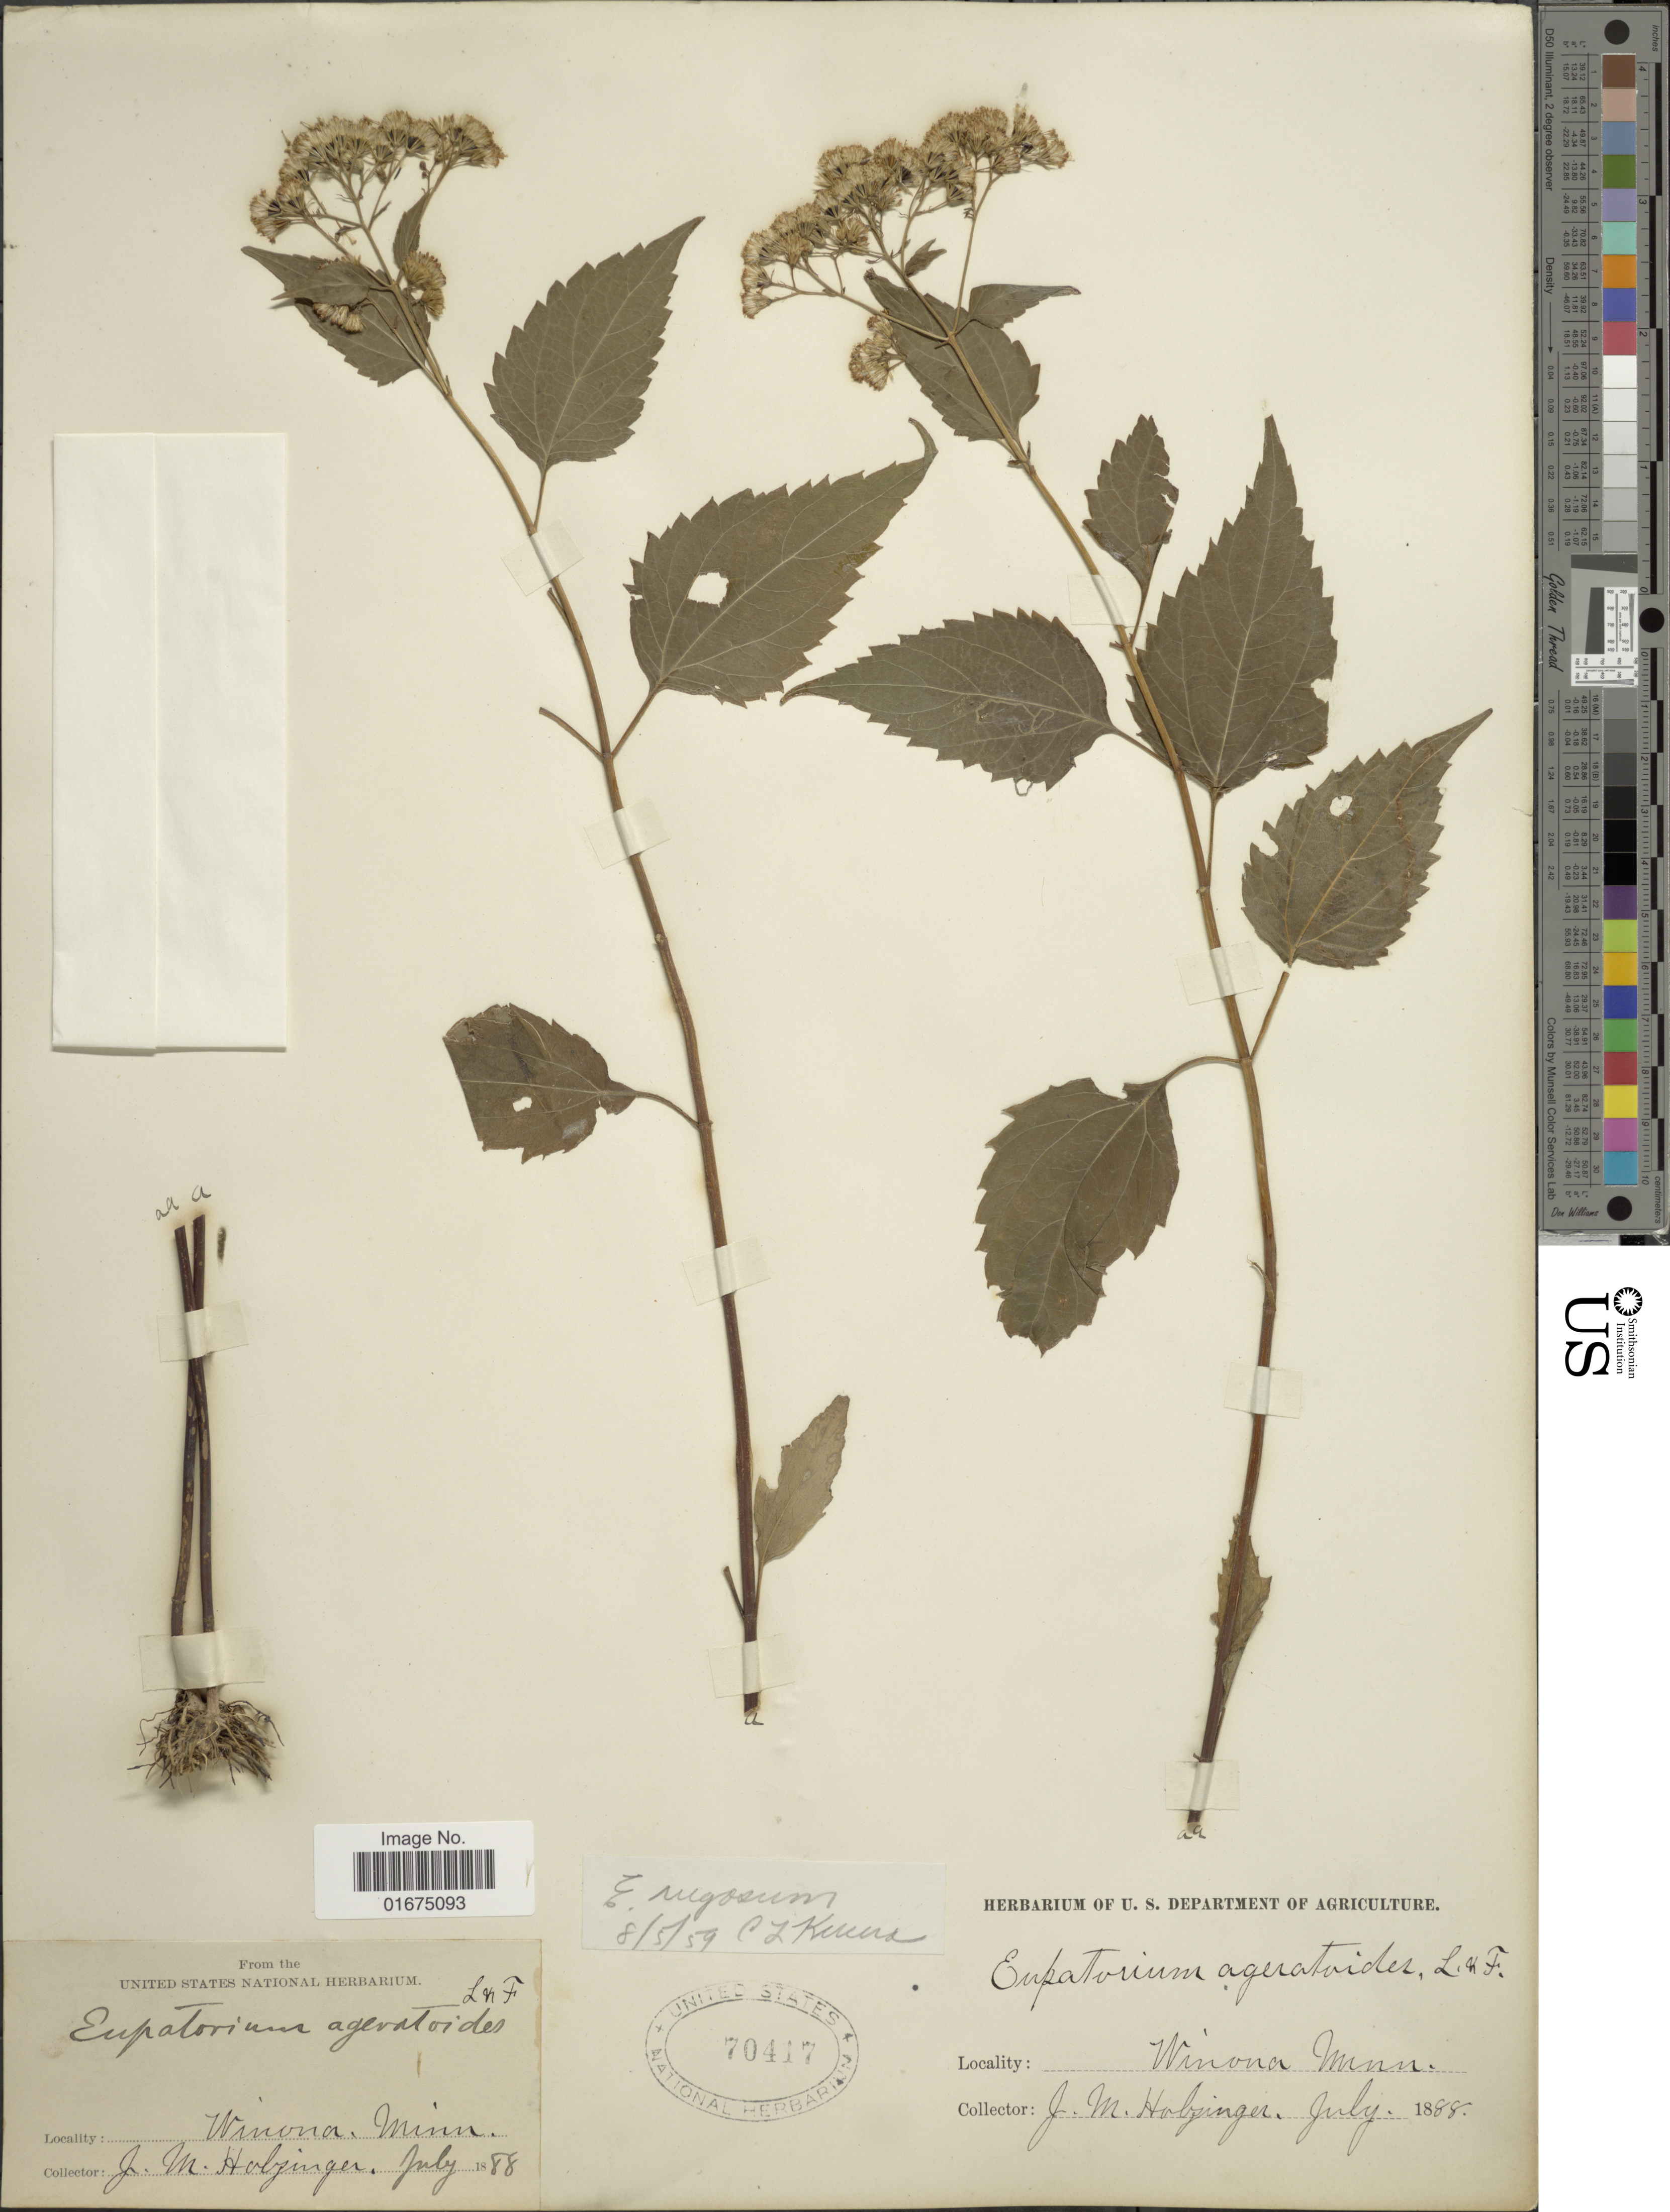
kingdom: Plantae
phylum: Tracheophyta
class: Magnoliopsida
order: Asterales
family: Asteraceae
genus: Ageratina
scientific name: Ageratina altissima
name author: (L.) R.M. King & H. Rob.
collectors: J. Hobzinger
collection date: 1888-07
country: United States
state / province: Minnesota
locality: Winona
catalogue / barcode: US 70417